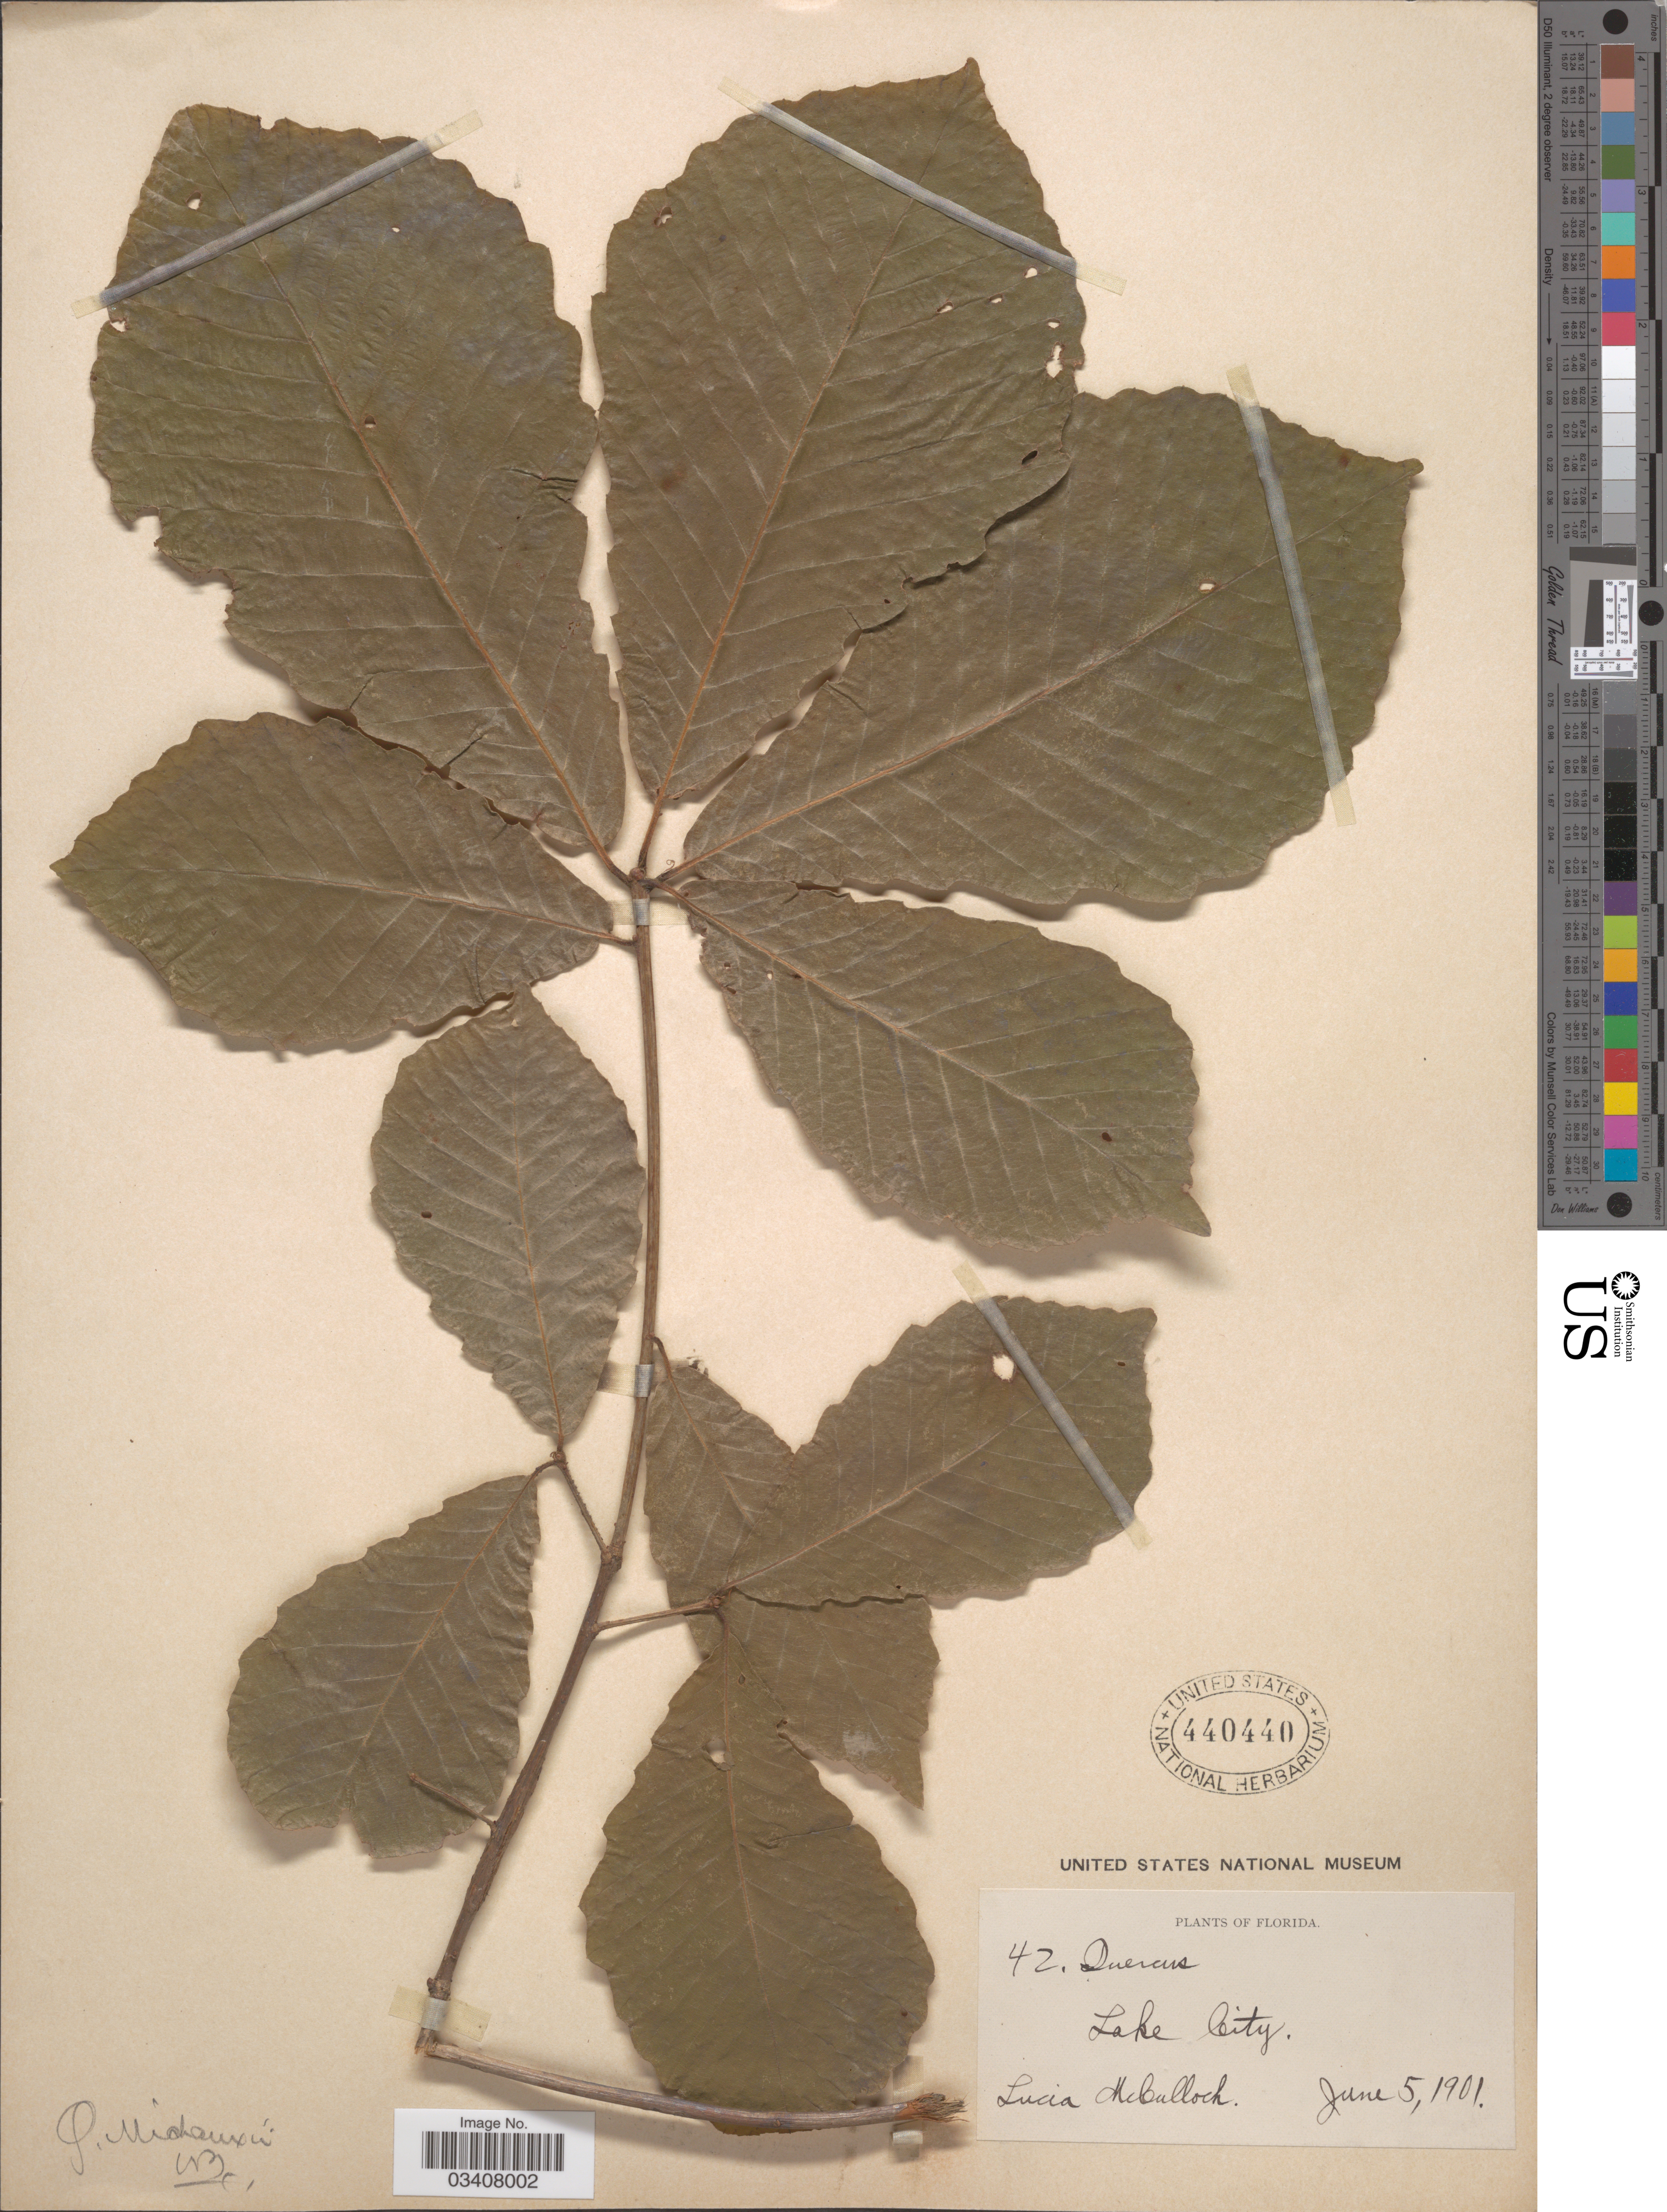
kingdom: Plantae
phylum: Tracheophyta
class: Magnoliopsida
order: Fagales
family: Fagaceae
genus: Quercus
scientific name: Quercus michauxii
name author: Nutt.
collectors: L. McCulloch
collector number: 42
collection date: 1901-06-05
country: United States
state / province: Florida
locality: Lake City.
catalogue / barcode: US 440440